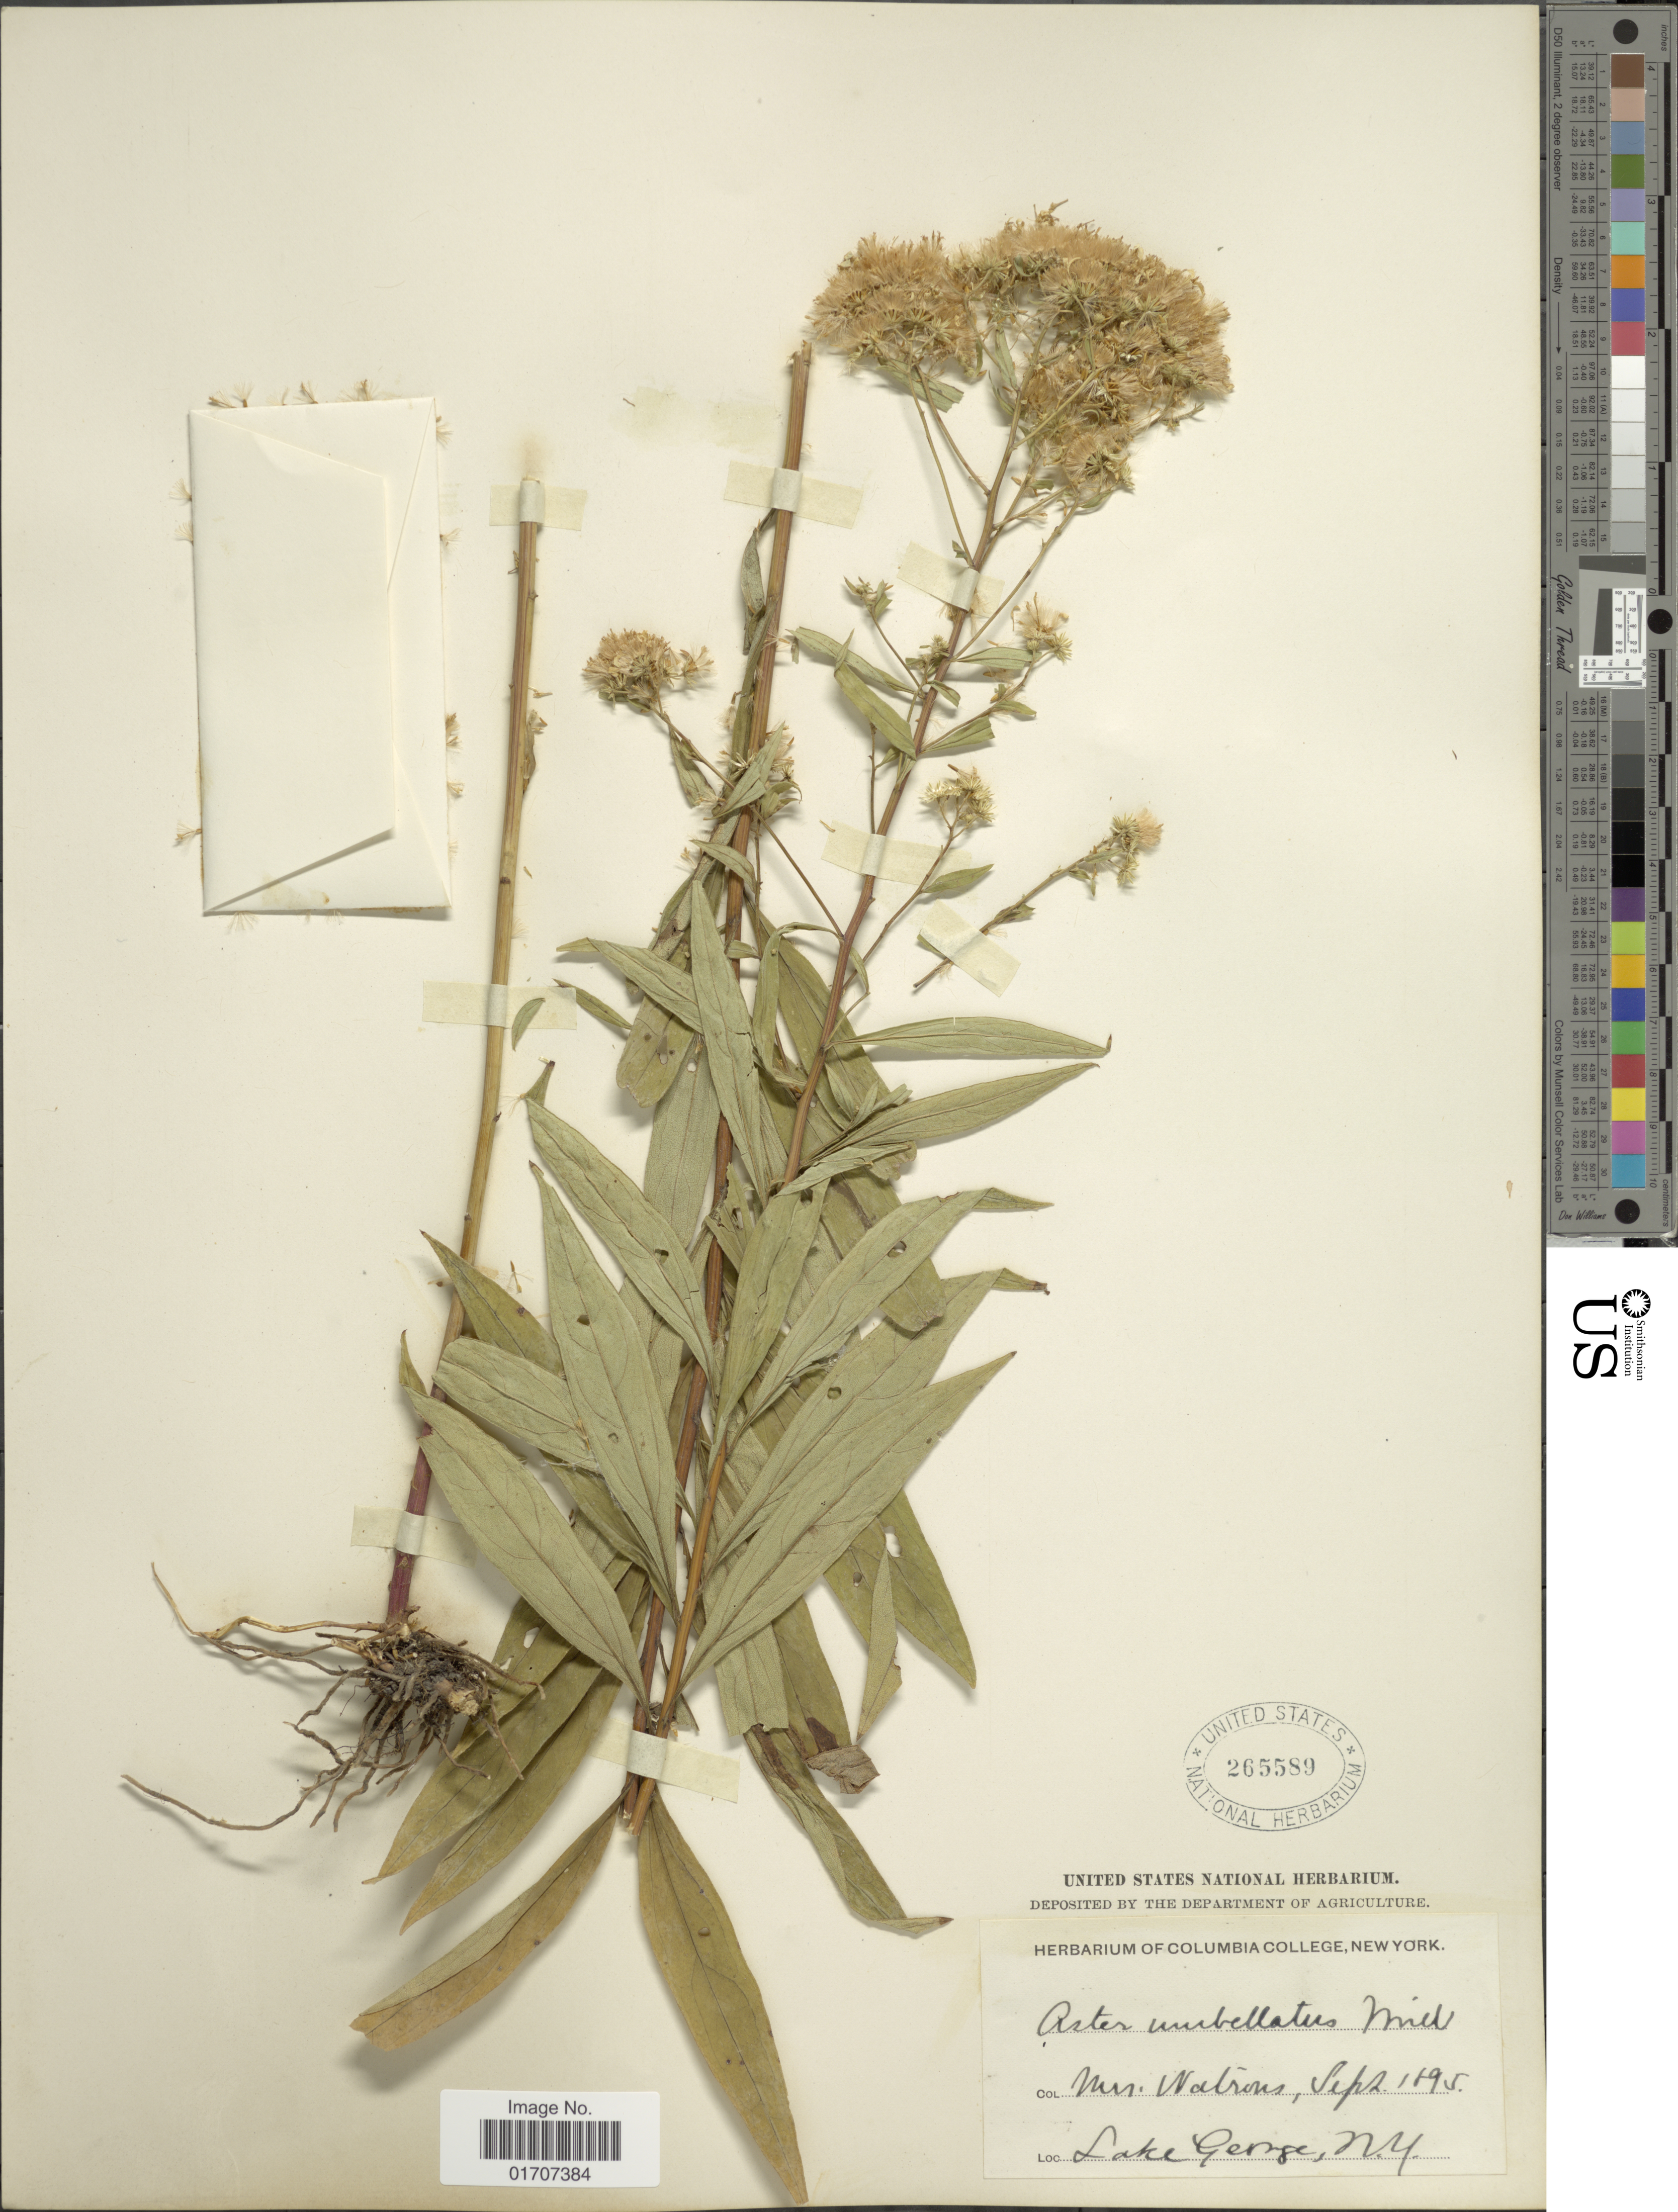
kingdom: Plantae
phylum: Tracheophyta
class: Magnoliopsida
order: Asterales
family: Asteraceae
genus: Doellingeria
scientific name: Doellingeria umbellata var. umbellata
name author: Nees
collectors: Watrous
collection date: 1895-09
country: United States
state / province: New York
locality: Lake George, N. Y.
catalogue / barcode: US 265589